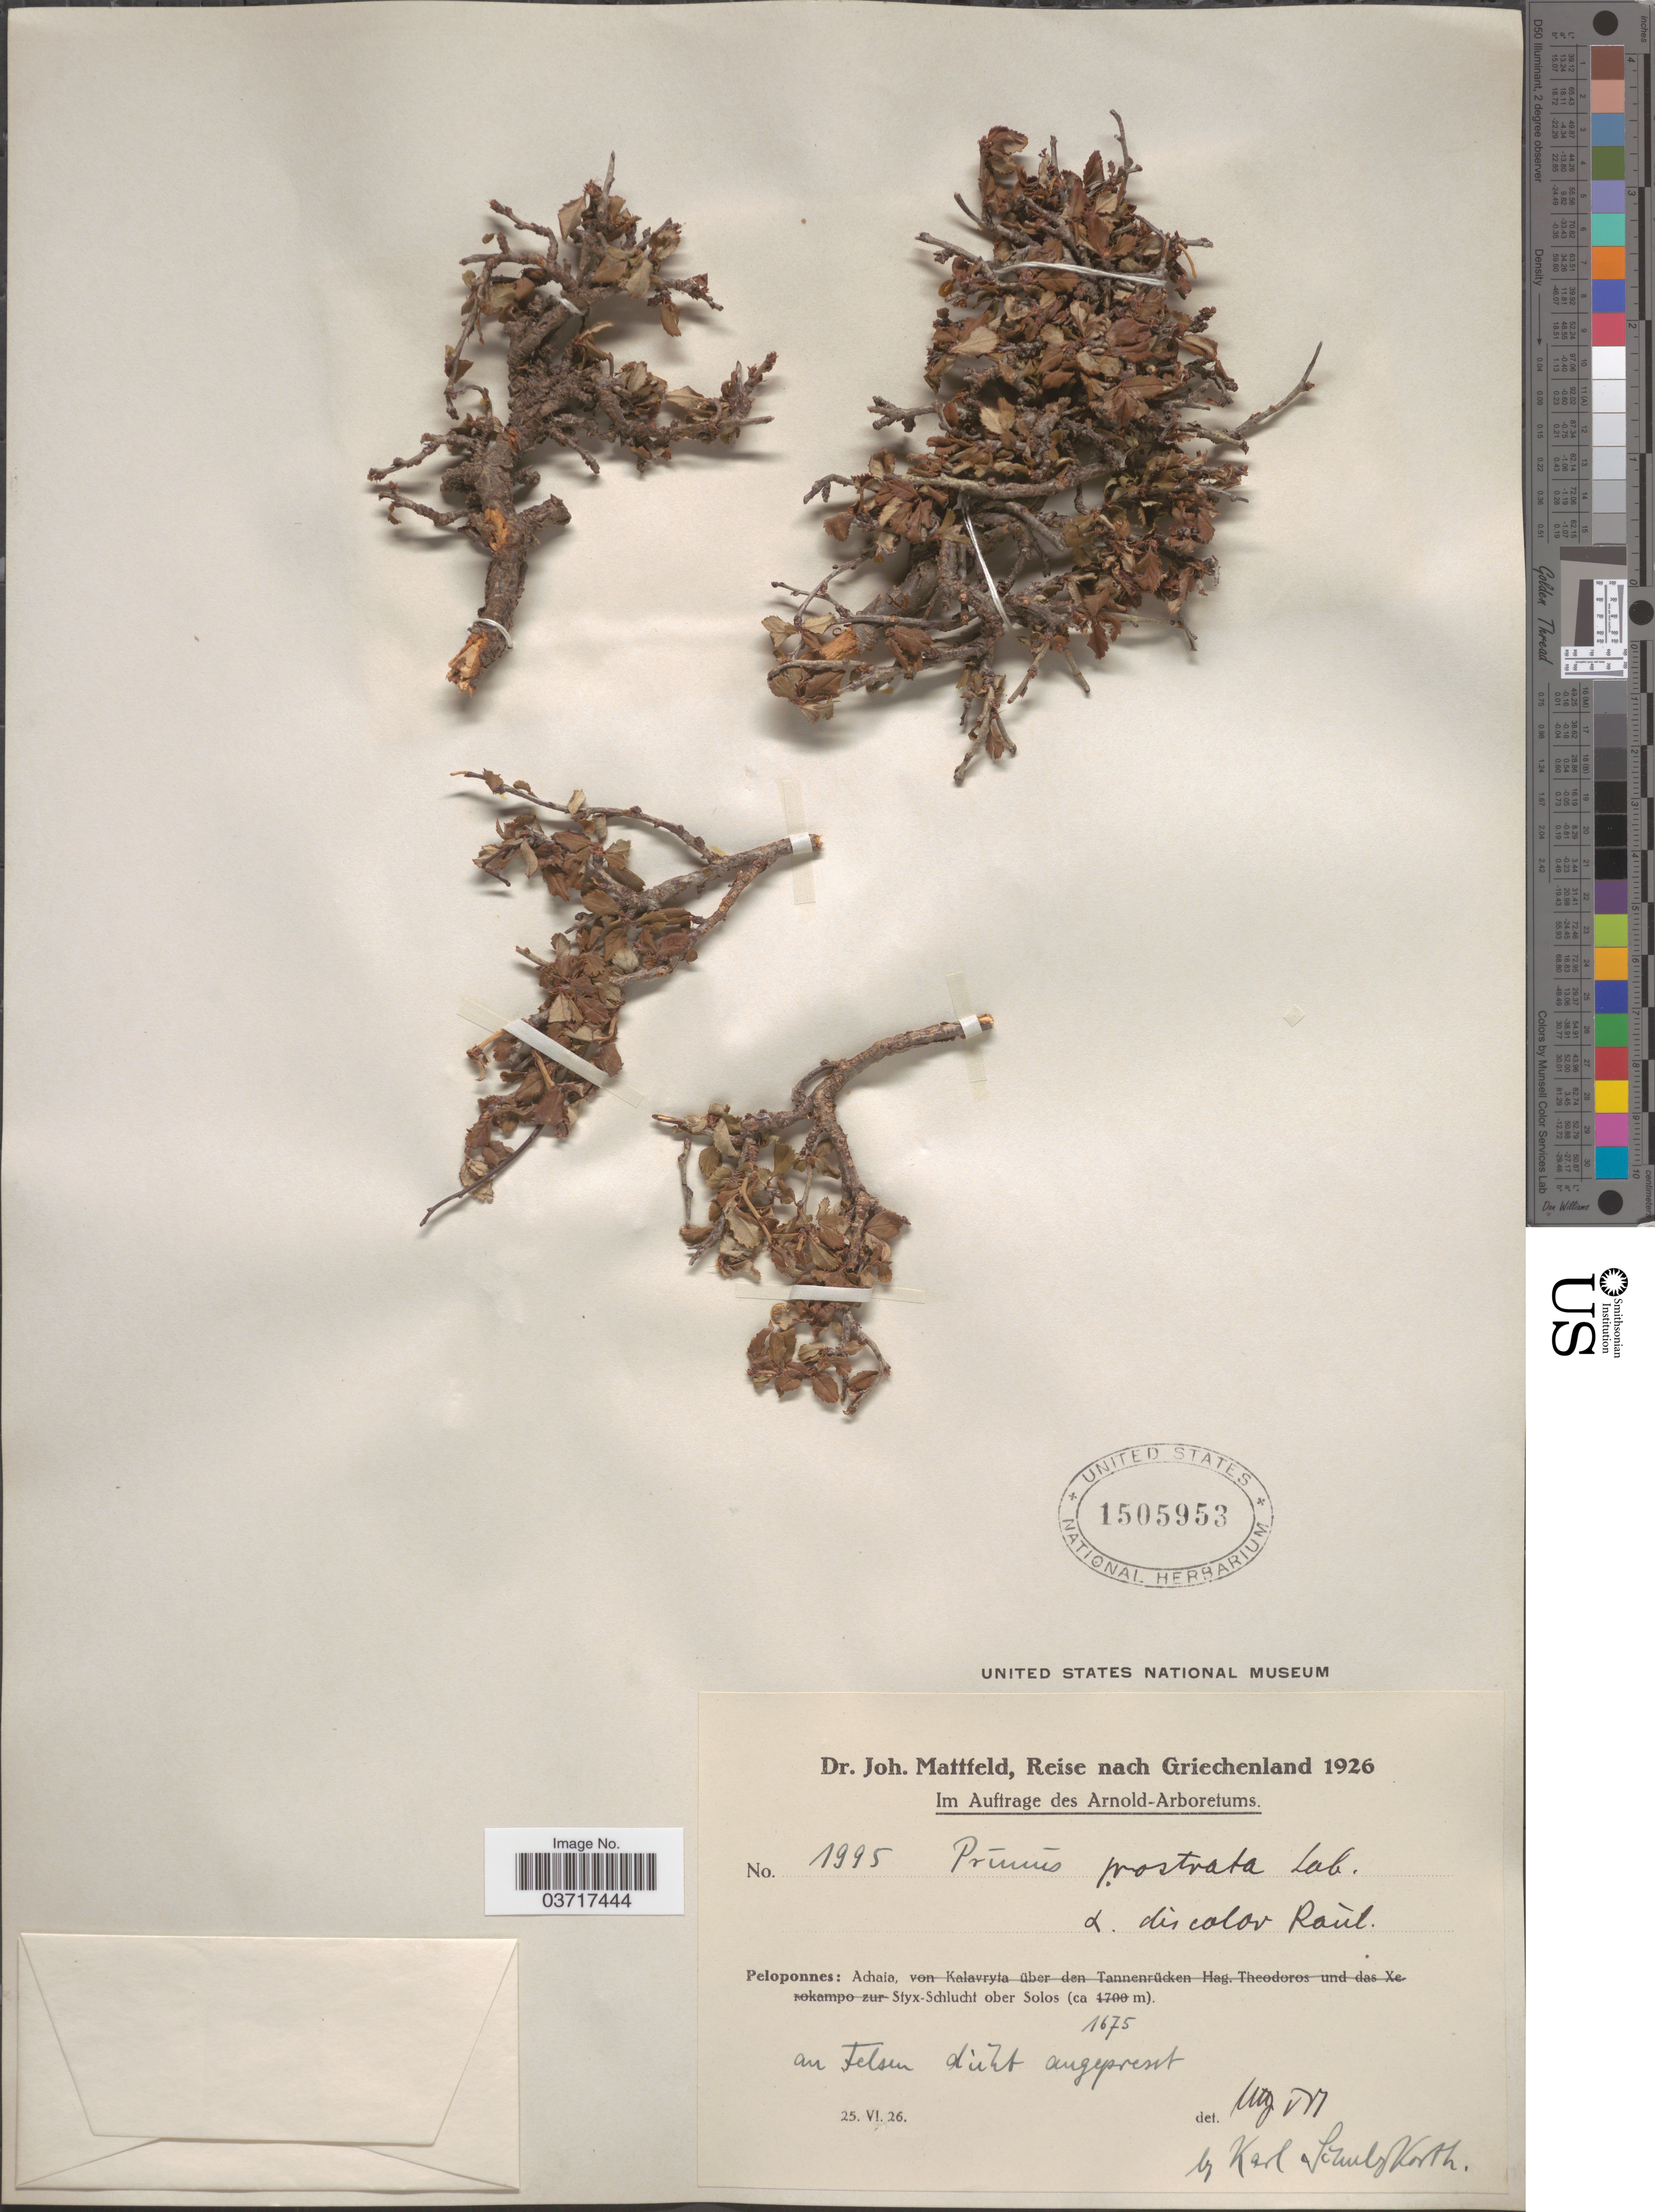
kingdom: Plantae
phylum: Tracheophyta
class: Magnoliopsida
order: Rosales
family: Rosaceae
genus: Prunus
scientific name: Prunus prostrata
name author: Labill.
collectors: J. Mattfeld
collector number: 1995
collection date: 1926-06-25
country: Greece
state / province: Peloponnese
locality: Achaia, Styx-Schlucht ober Solos.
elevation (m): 1675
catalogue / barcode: US 1505953